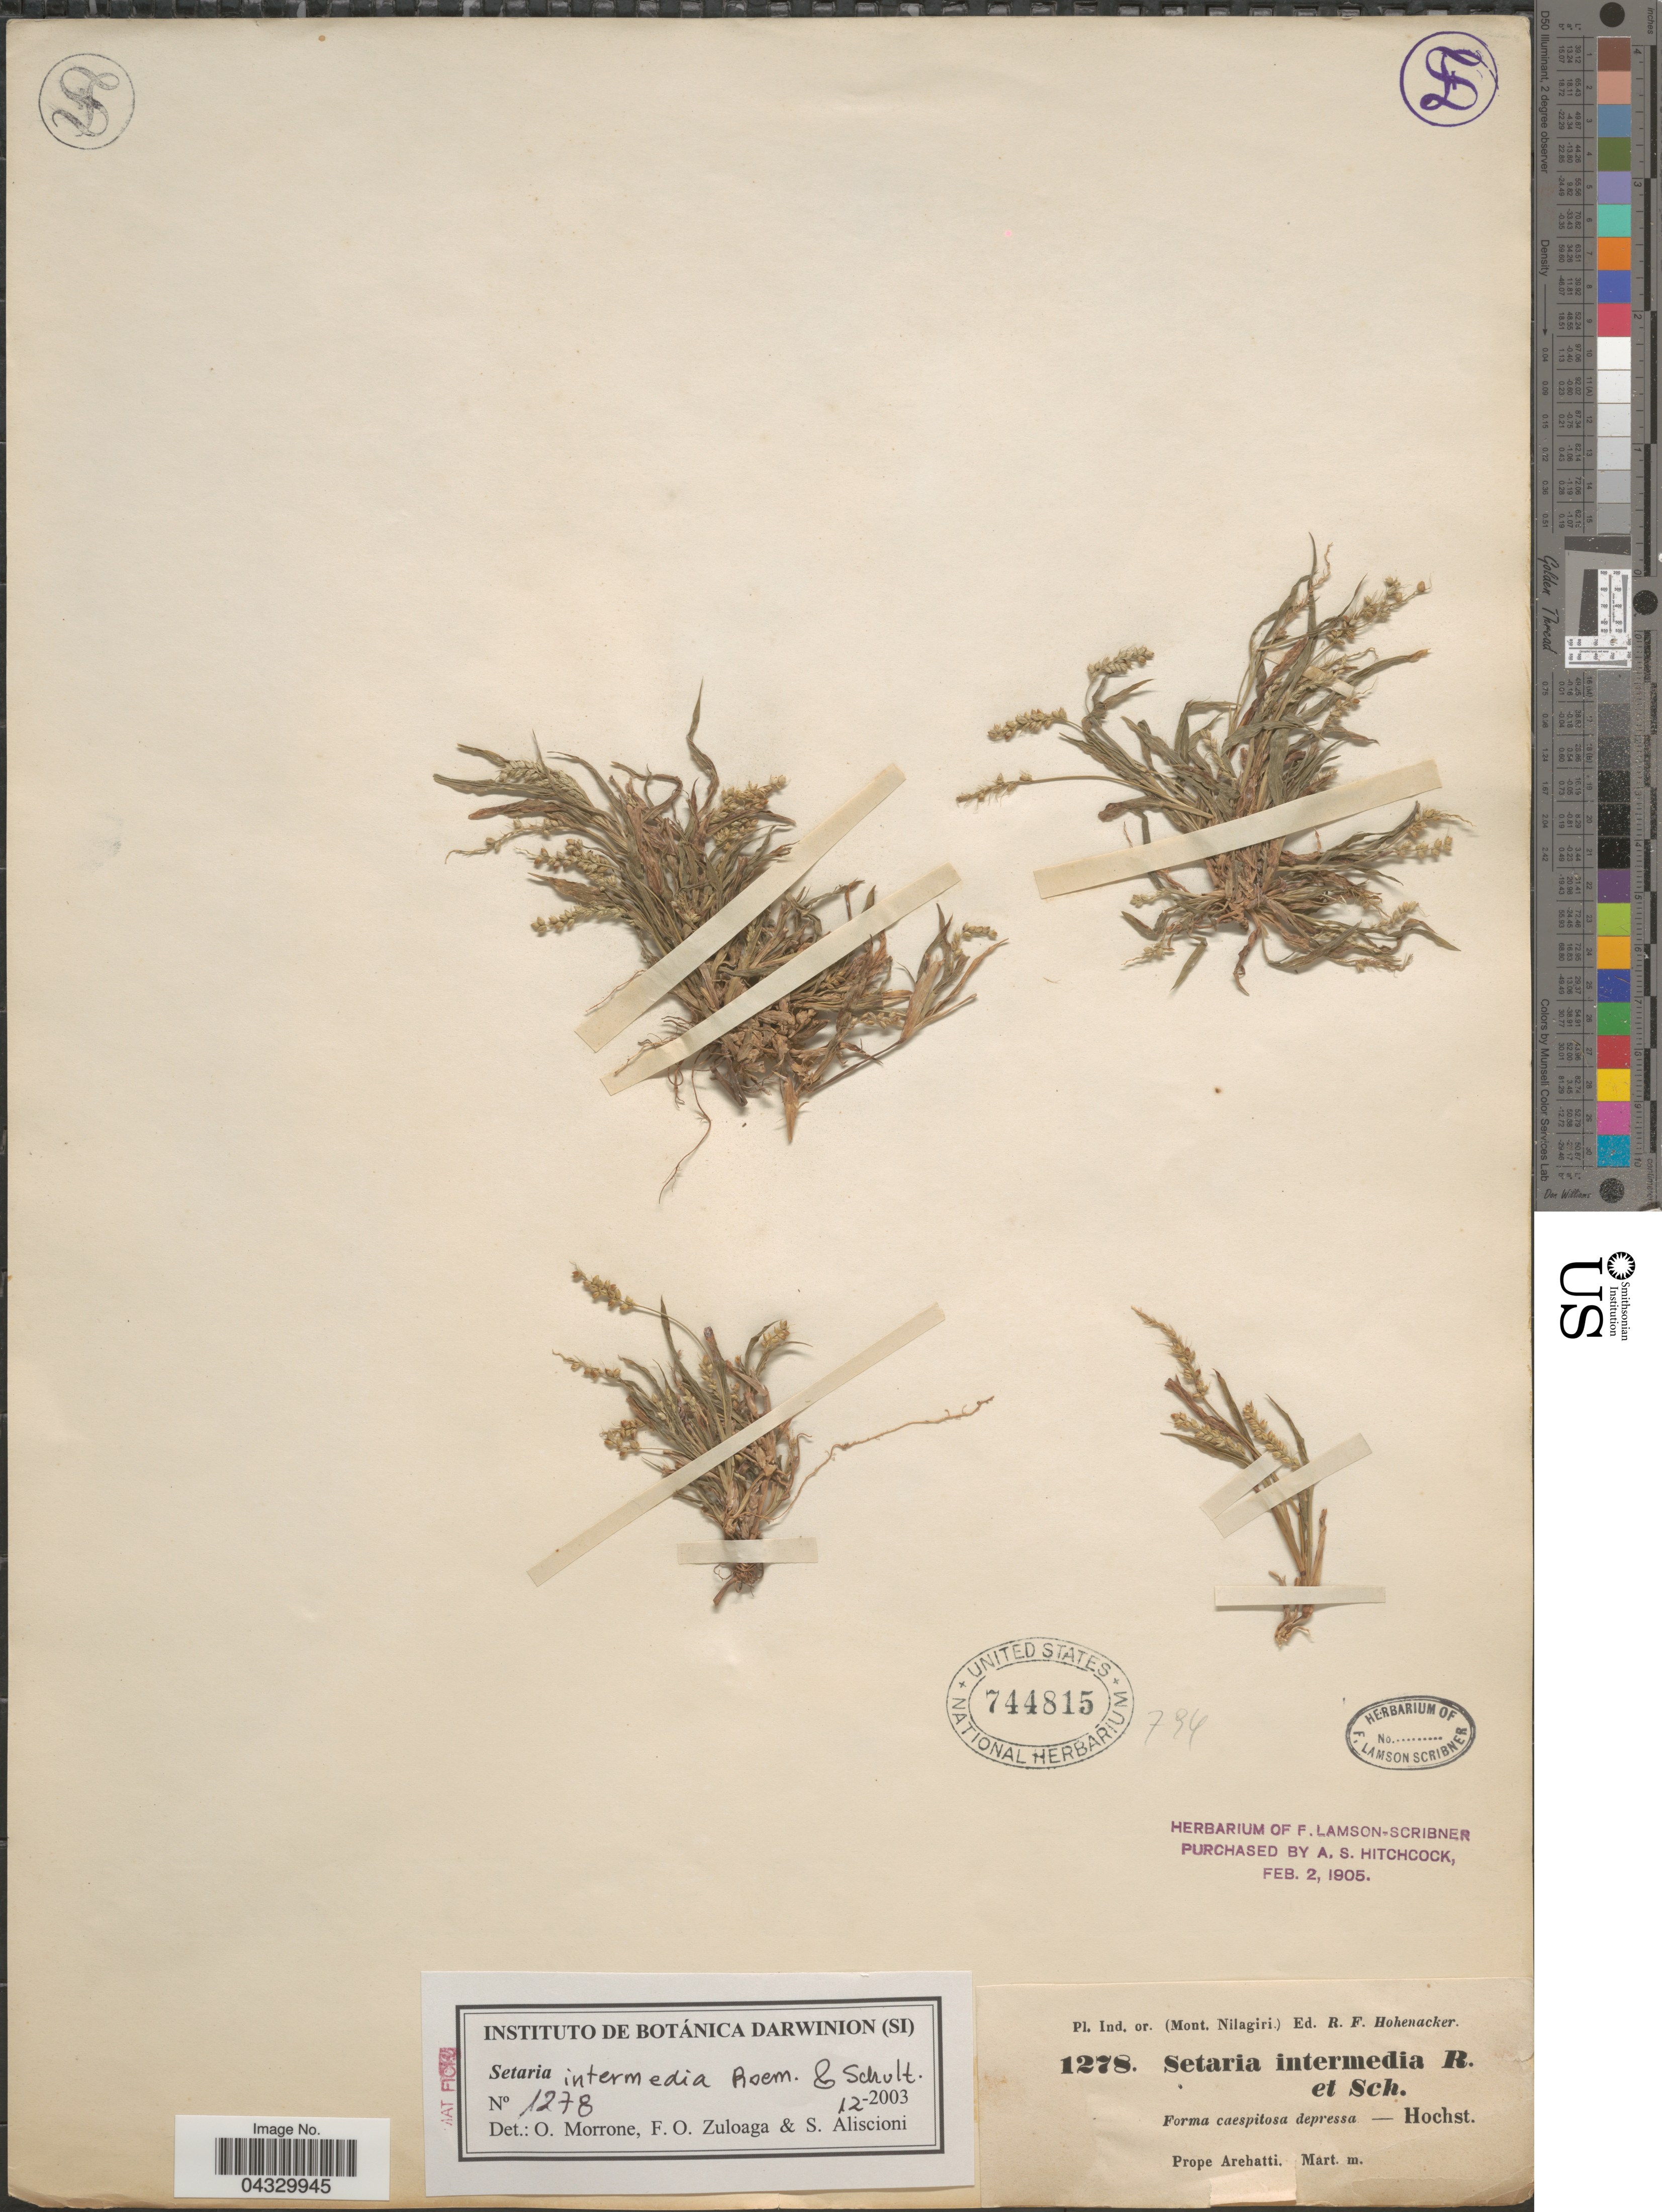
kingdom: Plantae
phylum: Tracheophyta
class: Liliopsida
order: Poales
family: Poaceae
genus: Setaria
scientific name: Setaria intermedia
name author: Roem. & Schult.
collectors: R. F. Hohenacker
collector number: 1278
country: India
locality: Ind. or. (Mont. Nilagiri). Prope Arehatti.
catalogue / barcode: US 744815